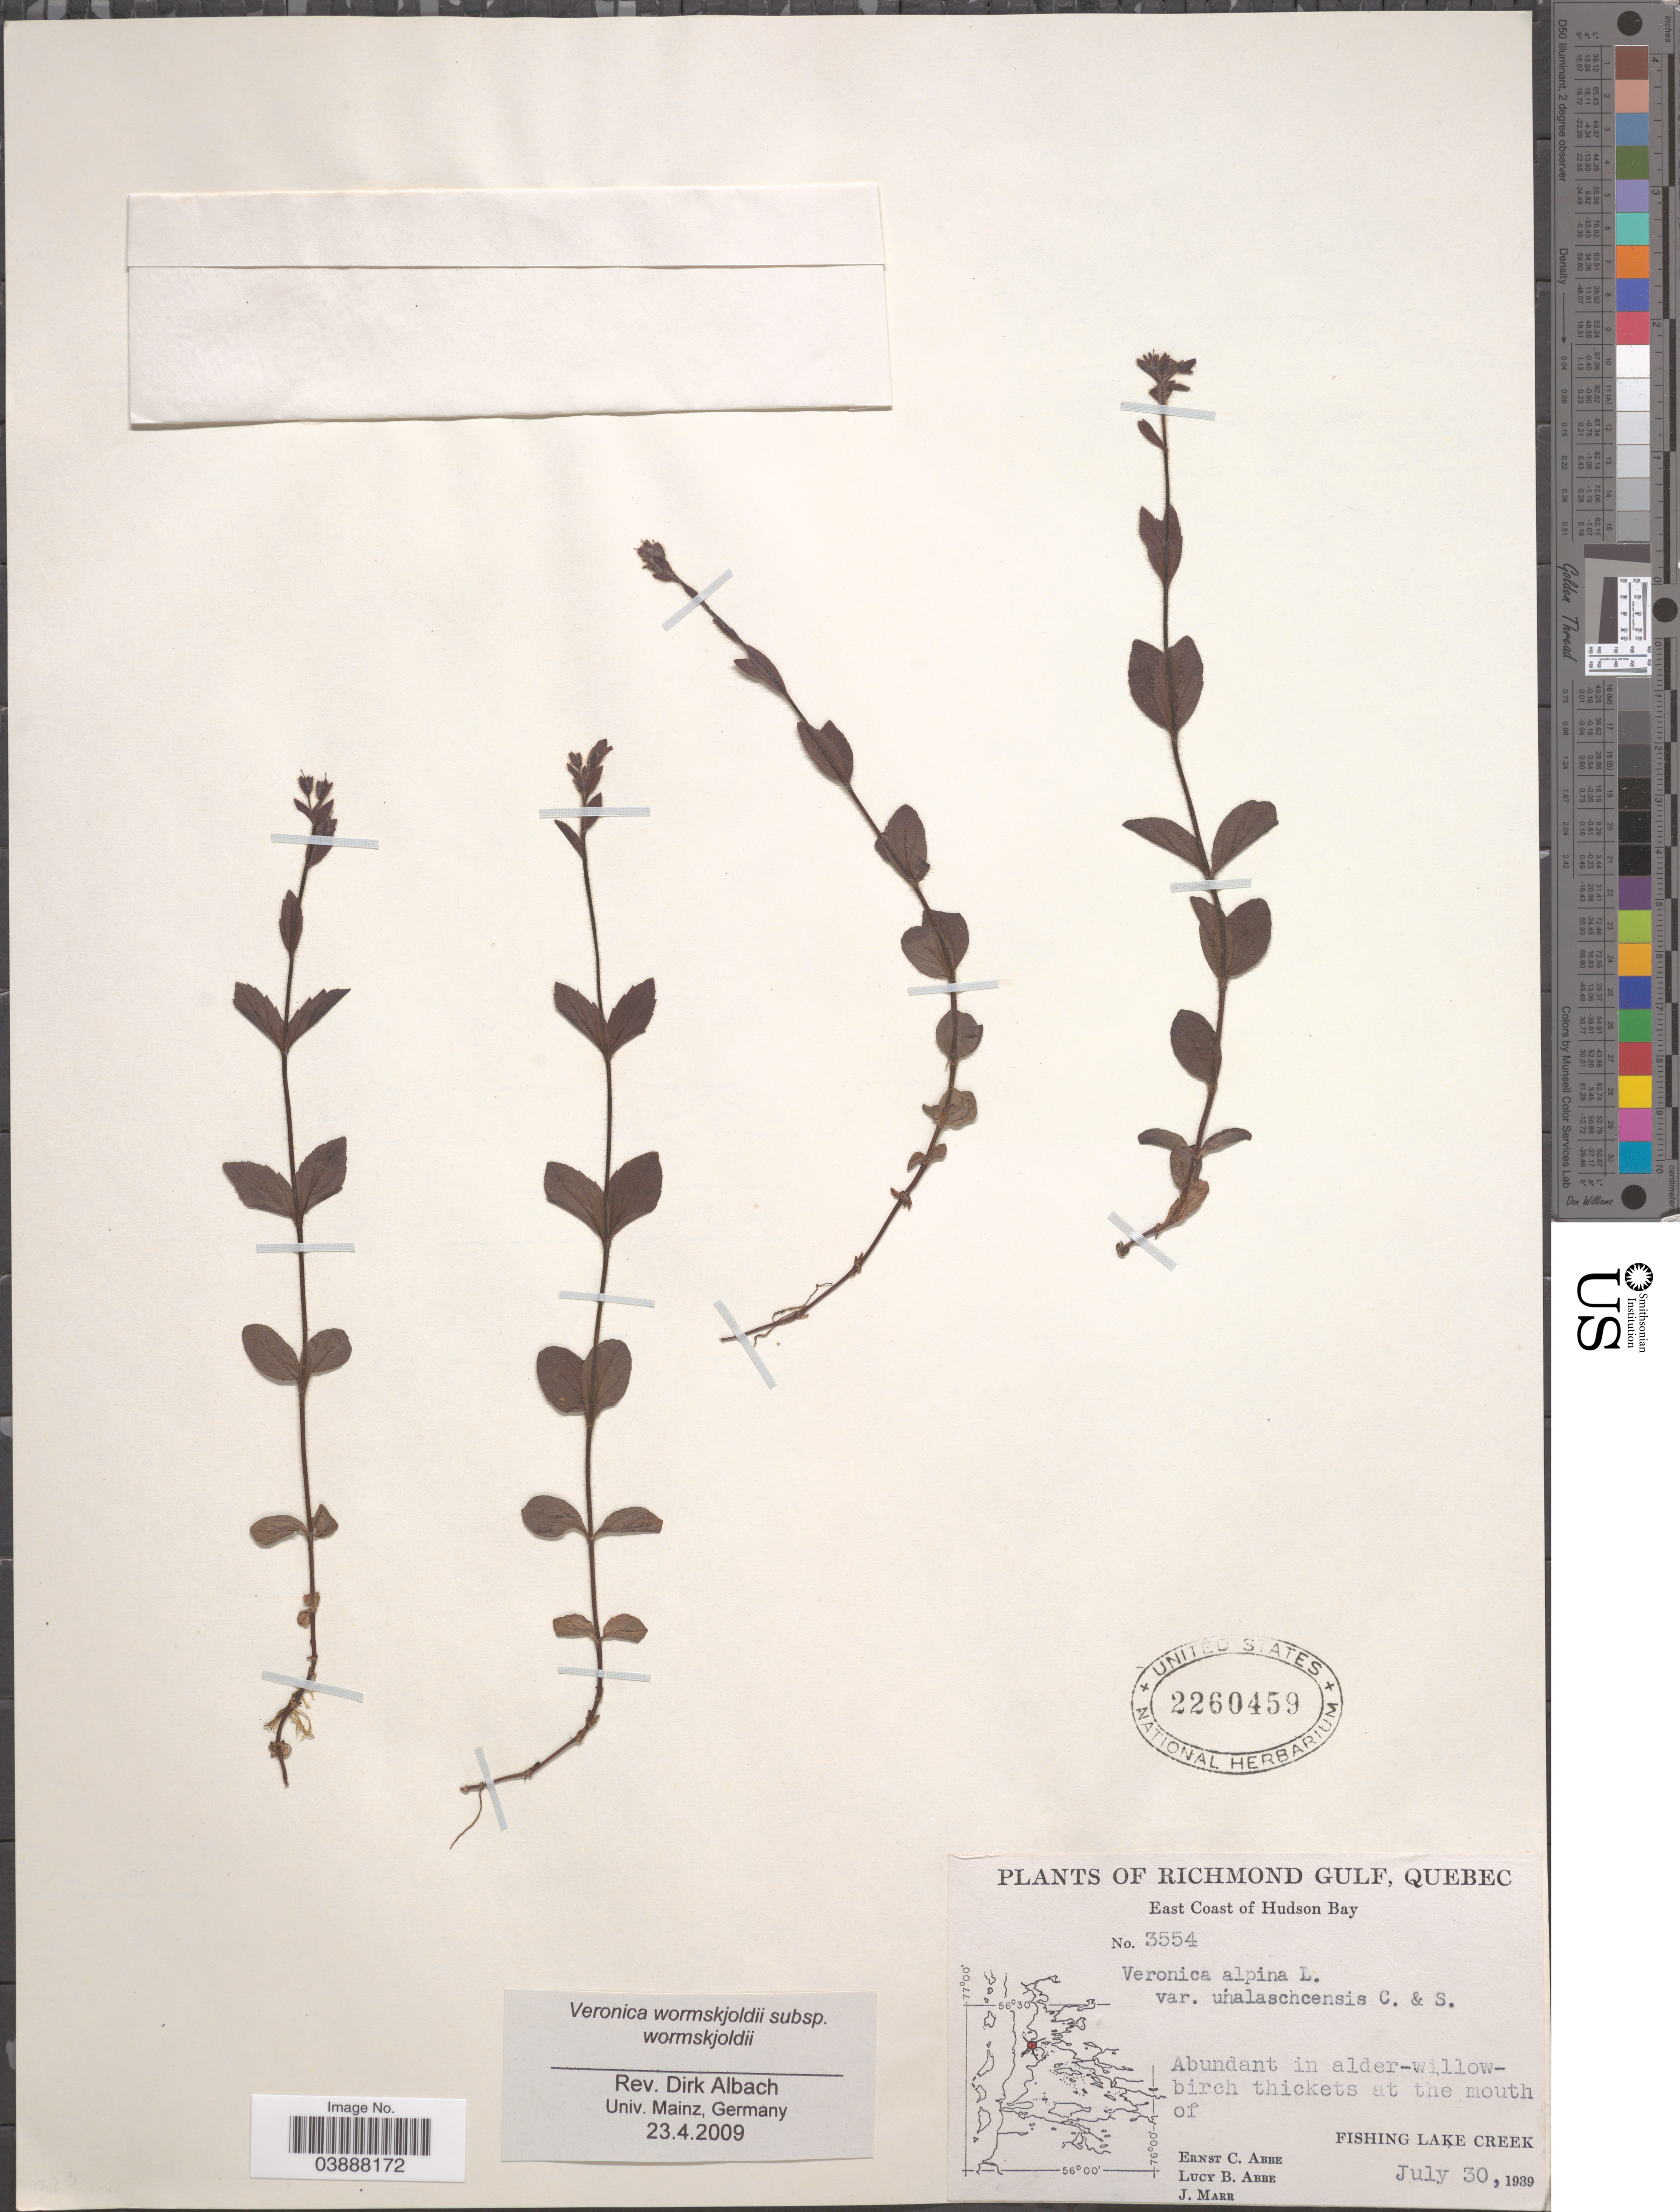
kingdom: Plantae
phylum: Tracheophyta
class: Magnoliopsida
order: Lamiales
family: Plantaginaceae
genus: Veronica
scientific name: Veronica wormskjoldii subsp. wormskjoldii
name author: Roem. & Schult.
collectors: E. C. Abbe, L. B. Abbe & J. Marr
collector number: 3554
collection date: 1939-07-30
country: Canada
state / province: Quebec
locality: Richmond Gulf. East Coast of Hudson Bay. In alder-willow-birch thickets at the mouth of Fishing Lake Creek.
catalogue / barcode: US 2260459